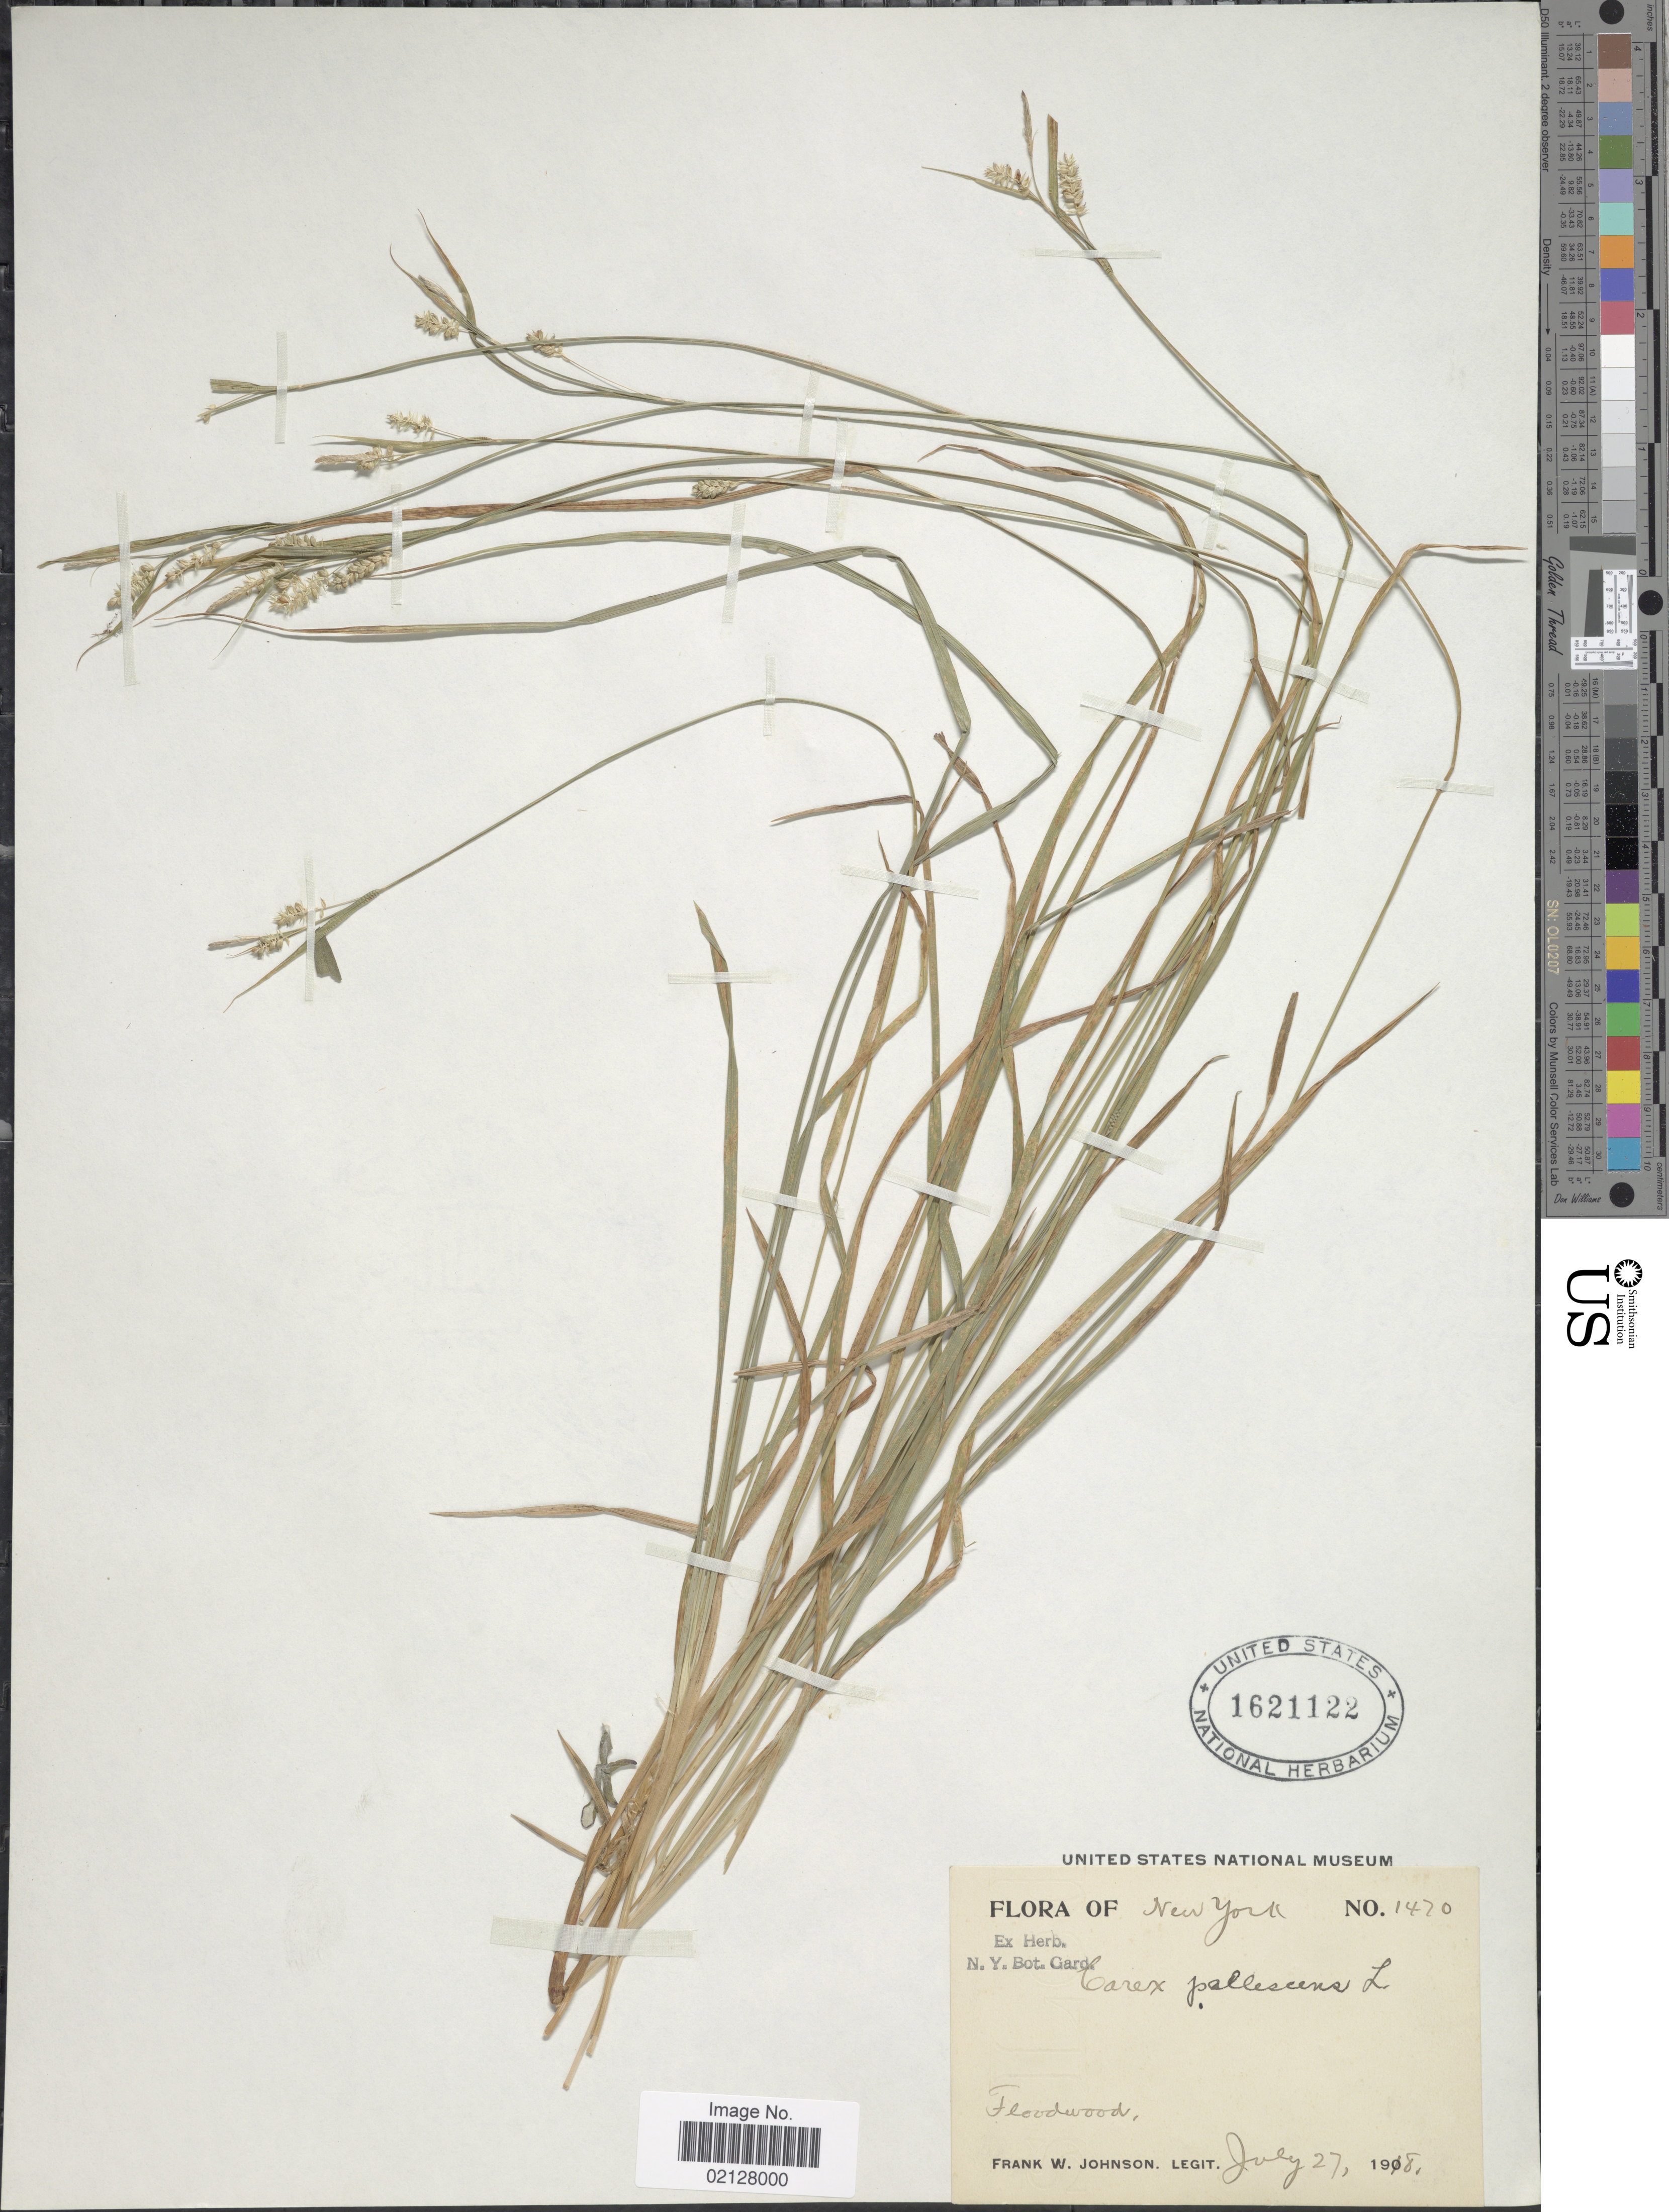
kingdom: Plantae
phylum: Tracheophyta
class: Liliopsida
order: Poales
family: Cyperaceae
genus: Carex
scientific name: Carex pallescens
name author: L.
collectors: F. W. Johnson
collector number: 1470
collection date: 1918-07-27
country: United States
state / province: New York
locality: Floodwood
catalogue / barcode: US 1621122